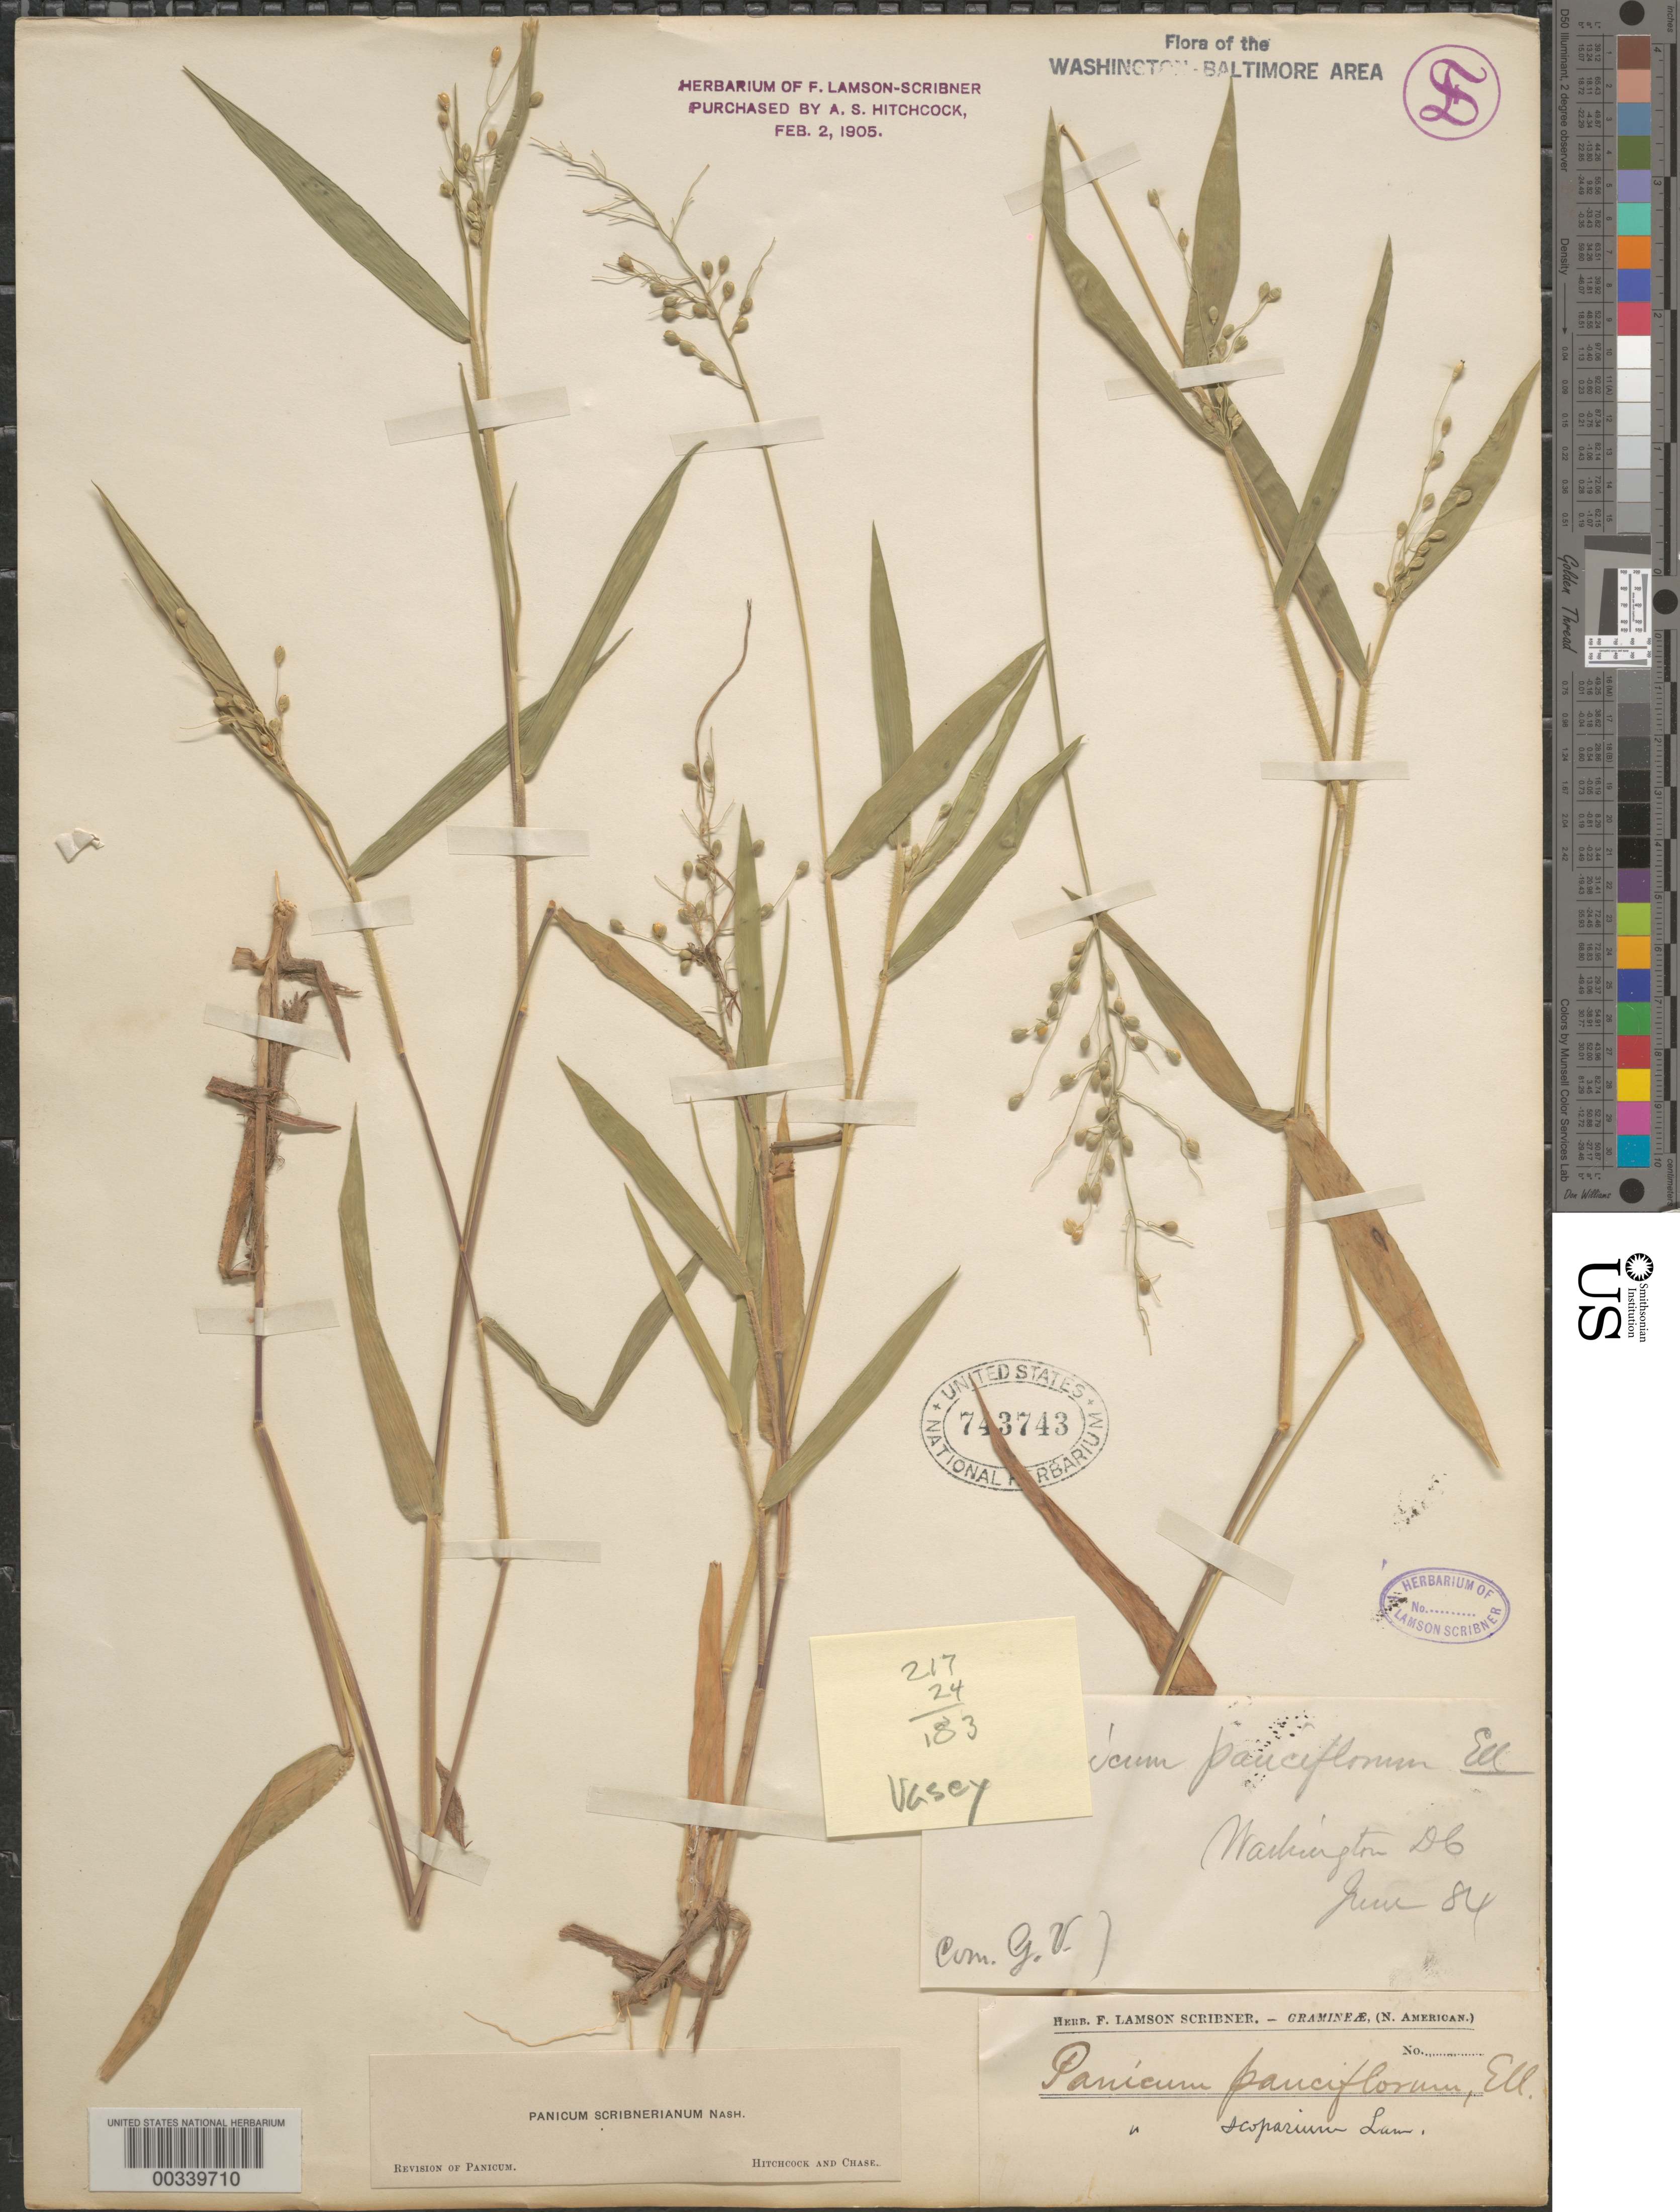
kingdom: Plantae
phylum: Tracheophyta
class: Liliopsida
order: Poales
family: Poaceae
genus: Dichanthelium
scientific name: Dichanthelium oligosanthes var. scribnerianum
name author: (Nash) Gould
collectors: G. Vasey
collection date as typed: Jun 1884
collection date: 1884-06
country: United States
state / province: District of Columbia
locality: Washington, DC and vicinity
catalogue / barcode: US 743743